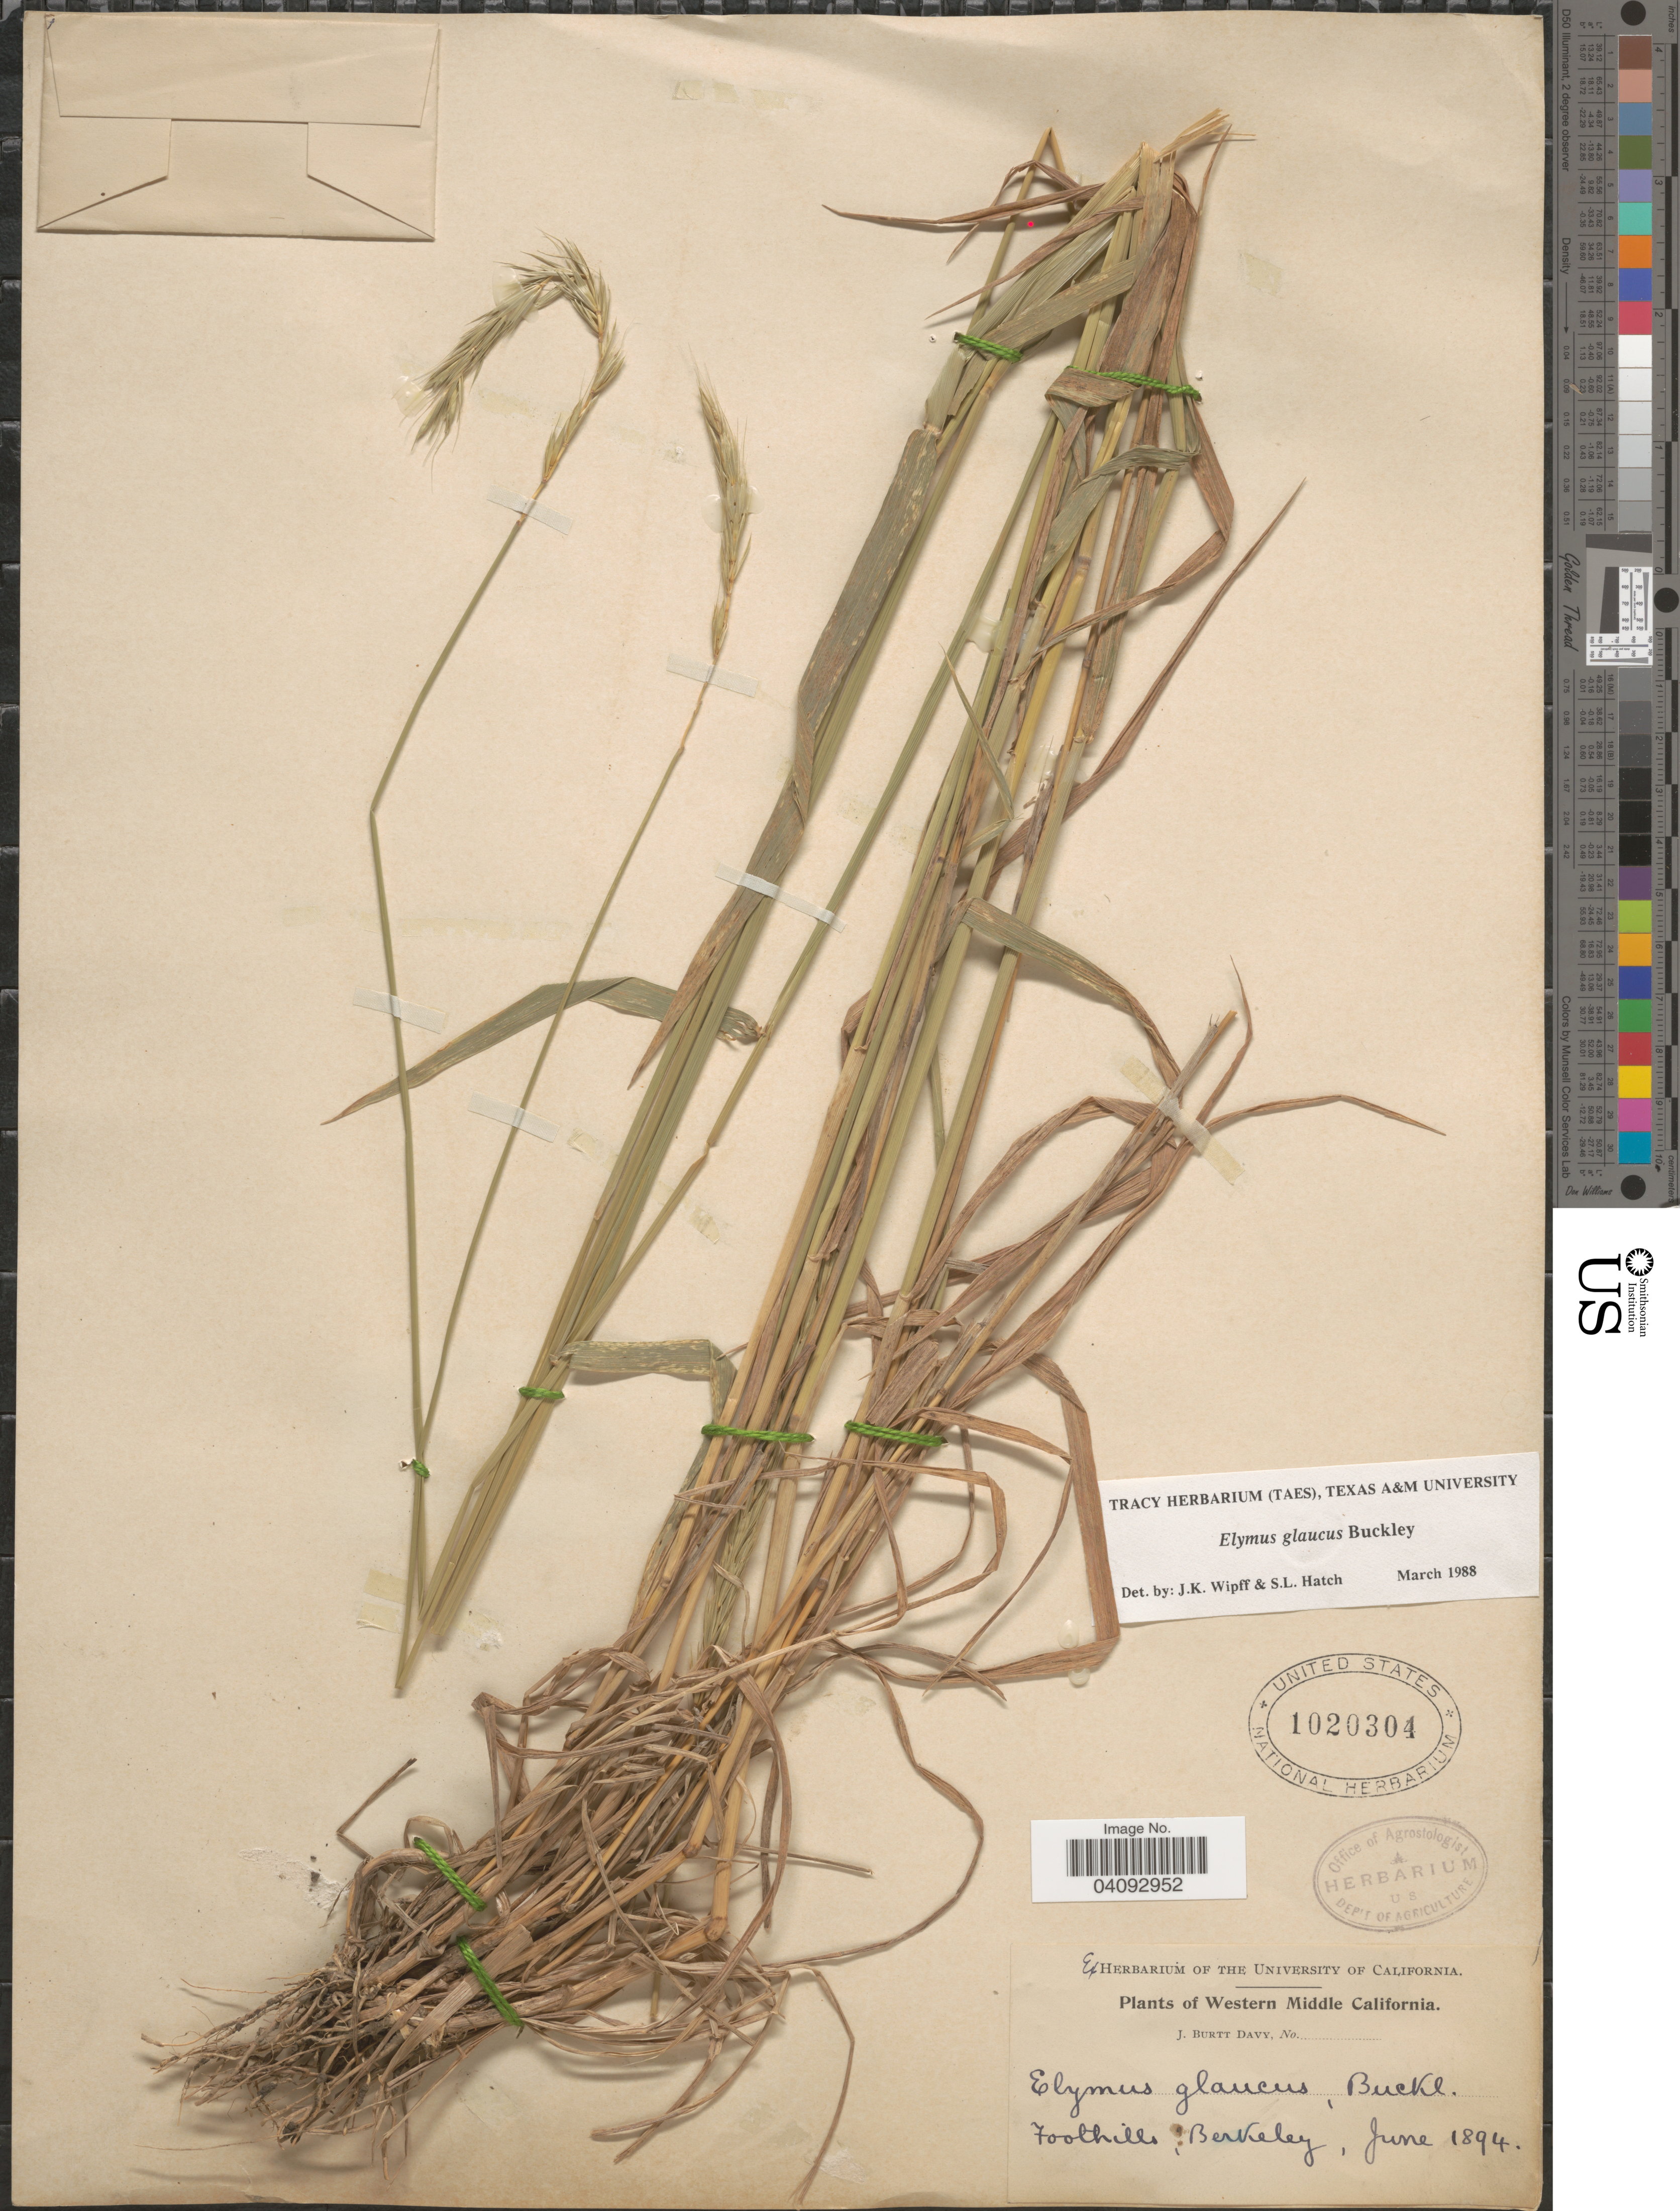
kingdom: Plantae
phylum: Tracheophyta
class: Liliopsida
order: Poales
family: Poaceae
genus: Elymus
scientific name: Elymus glaucus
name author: Buckley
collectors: J. Burtt Davy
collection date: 1894-06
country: United States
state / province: California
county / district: Alameda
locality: Western Middle California. Foothills, Berkeley.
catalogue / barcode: US 1020304